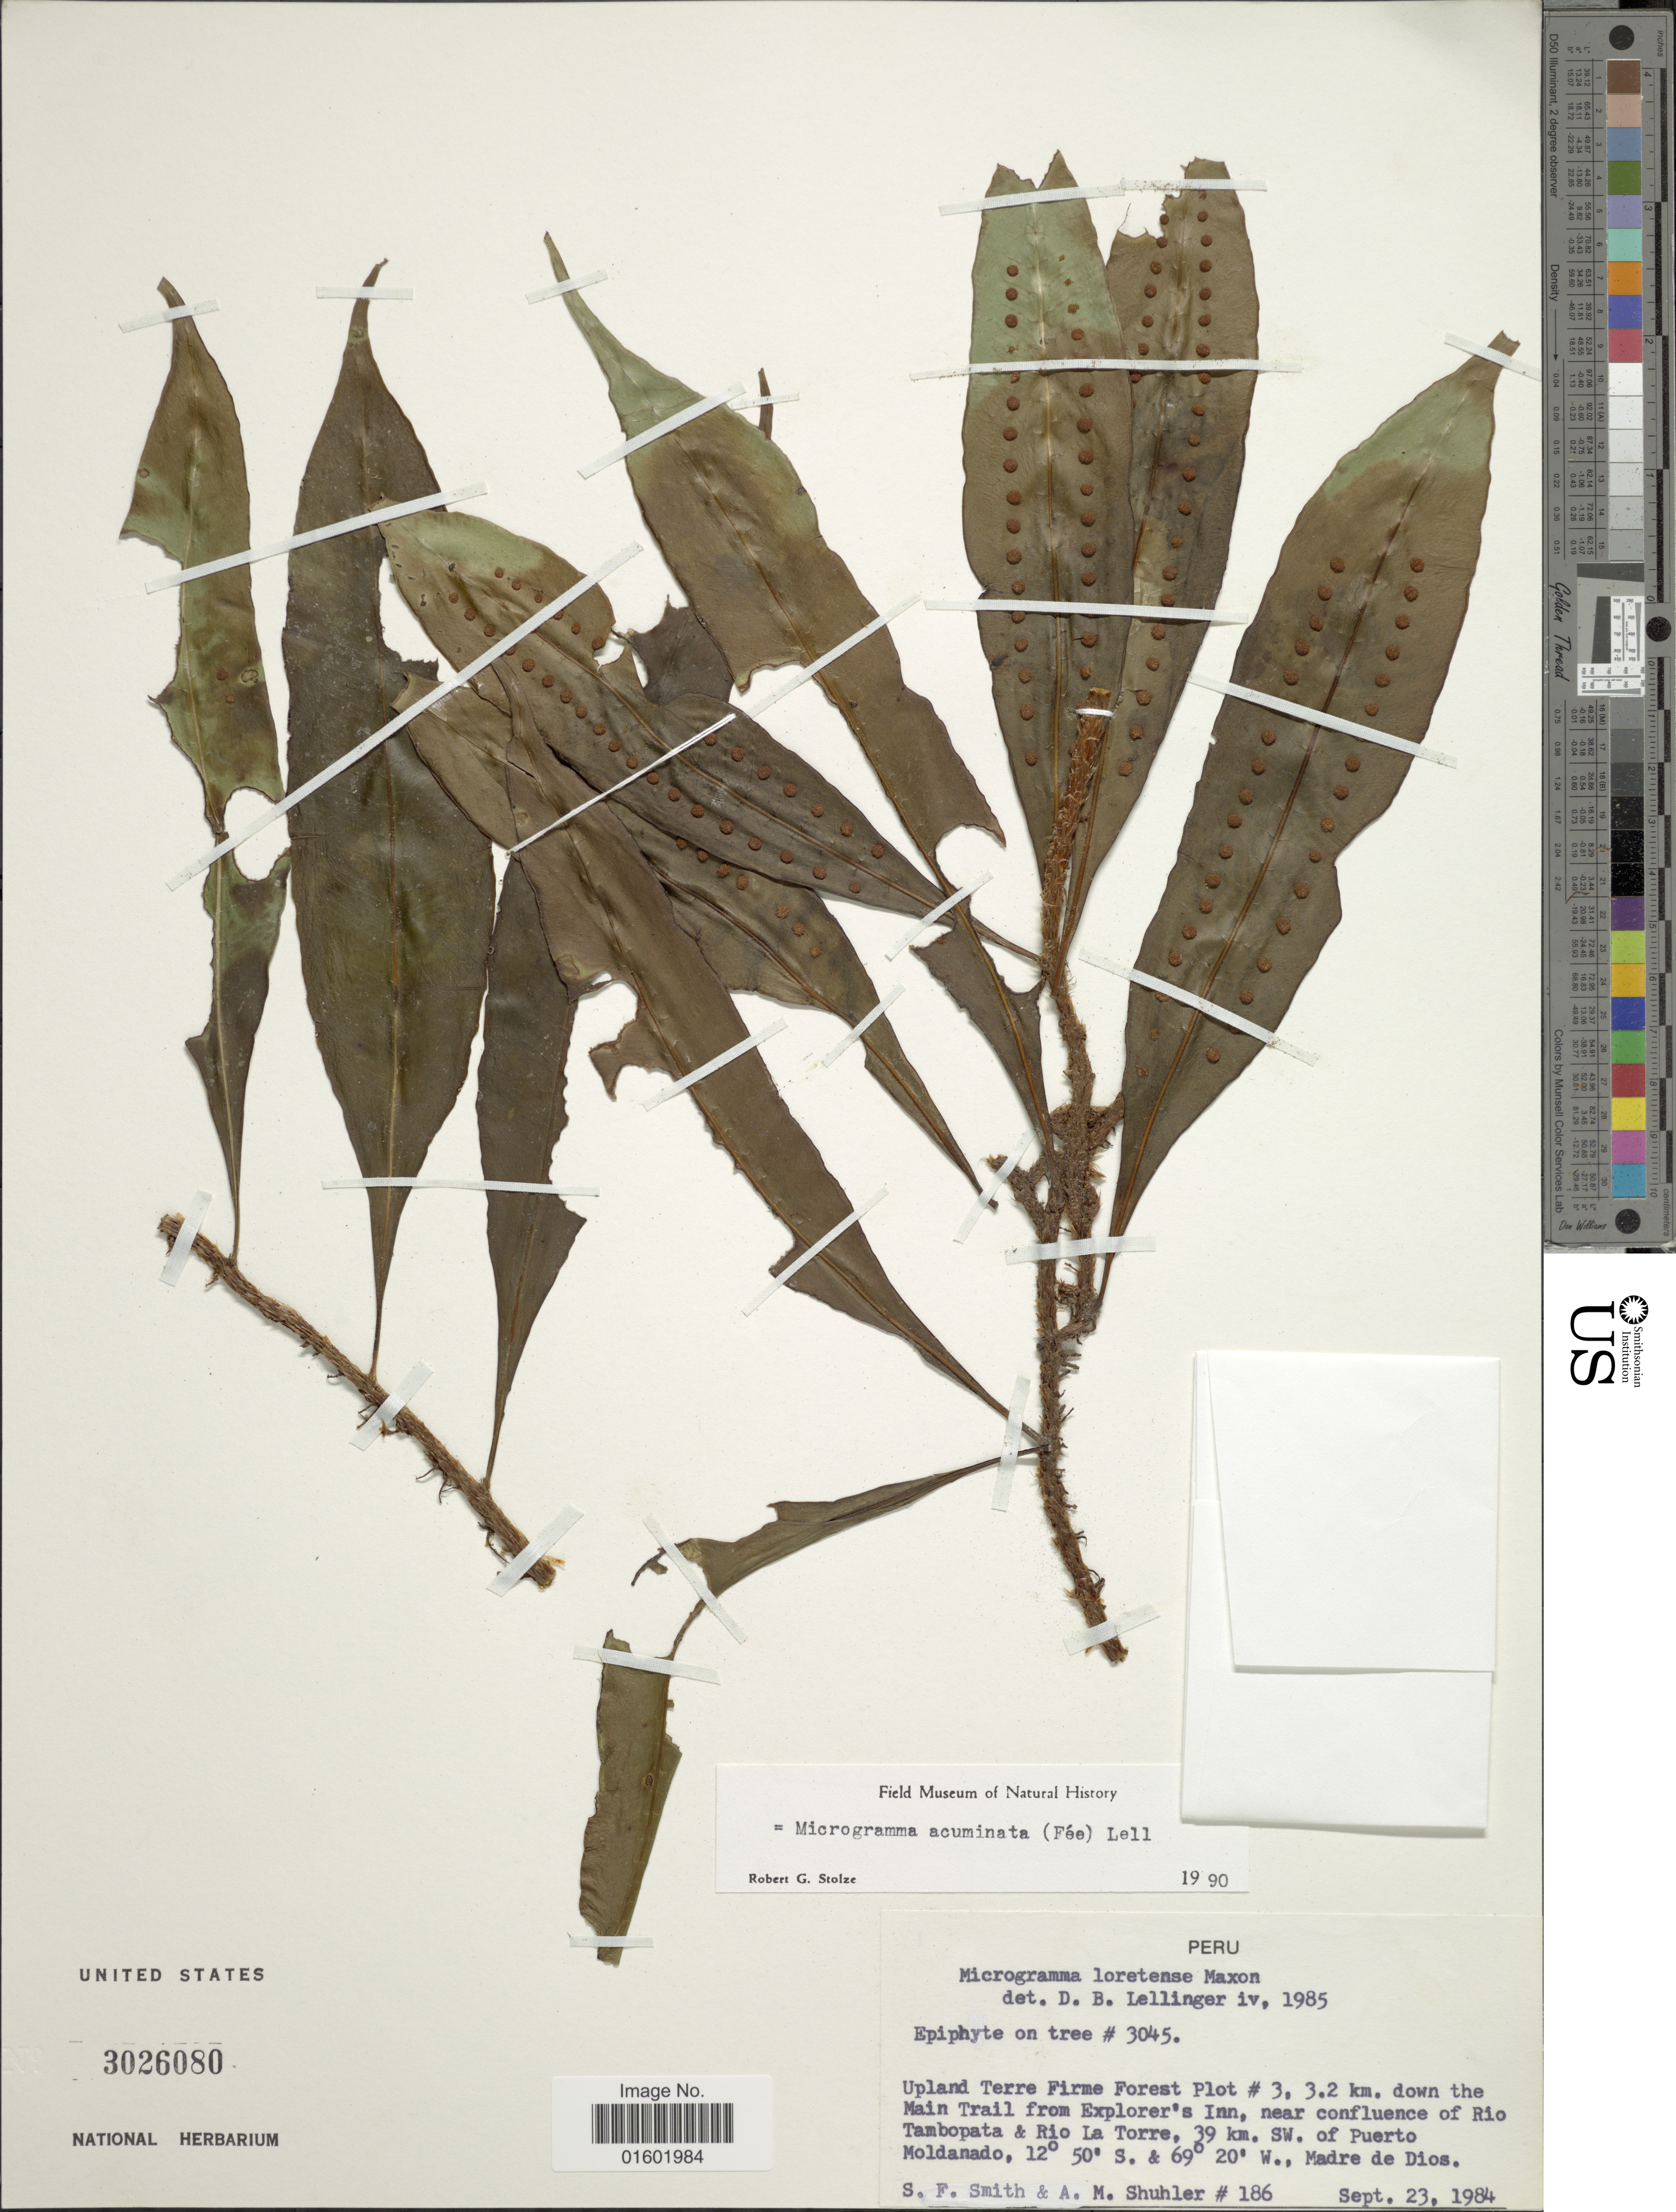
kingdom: Plantae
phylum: Tracheophyta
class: Polypodiopsida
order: Polypodiales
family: Polypodiaceae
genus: Microgramma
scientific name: Microgramma thurnii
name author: (Baker) R.M. Tryon & Stolze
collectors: S.F. Smith & A. Shuhler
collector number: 186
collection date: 1984-09-23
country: Peru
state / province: Madre de Dios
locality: Upland Terre Firme Forest Plot #3, 3.2 km down the Main Trail from Explorer's Inn, near confluence of Rio Tambopata & Rio La Torre, 39 km. SW. of Puerto Moldanado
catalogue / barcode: US 3026080